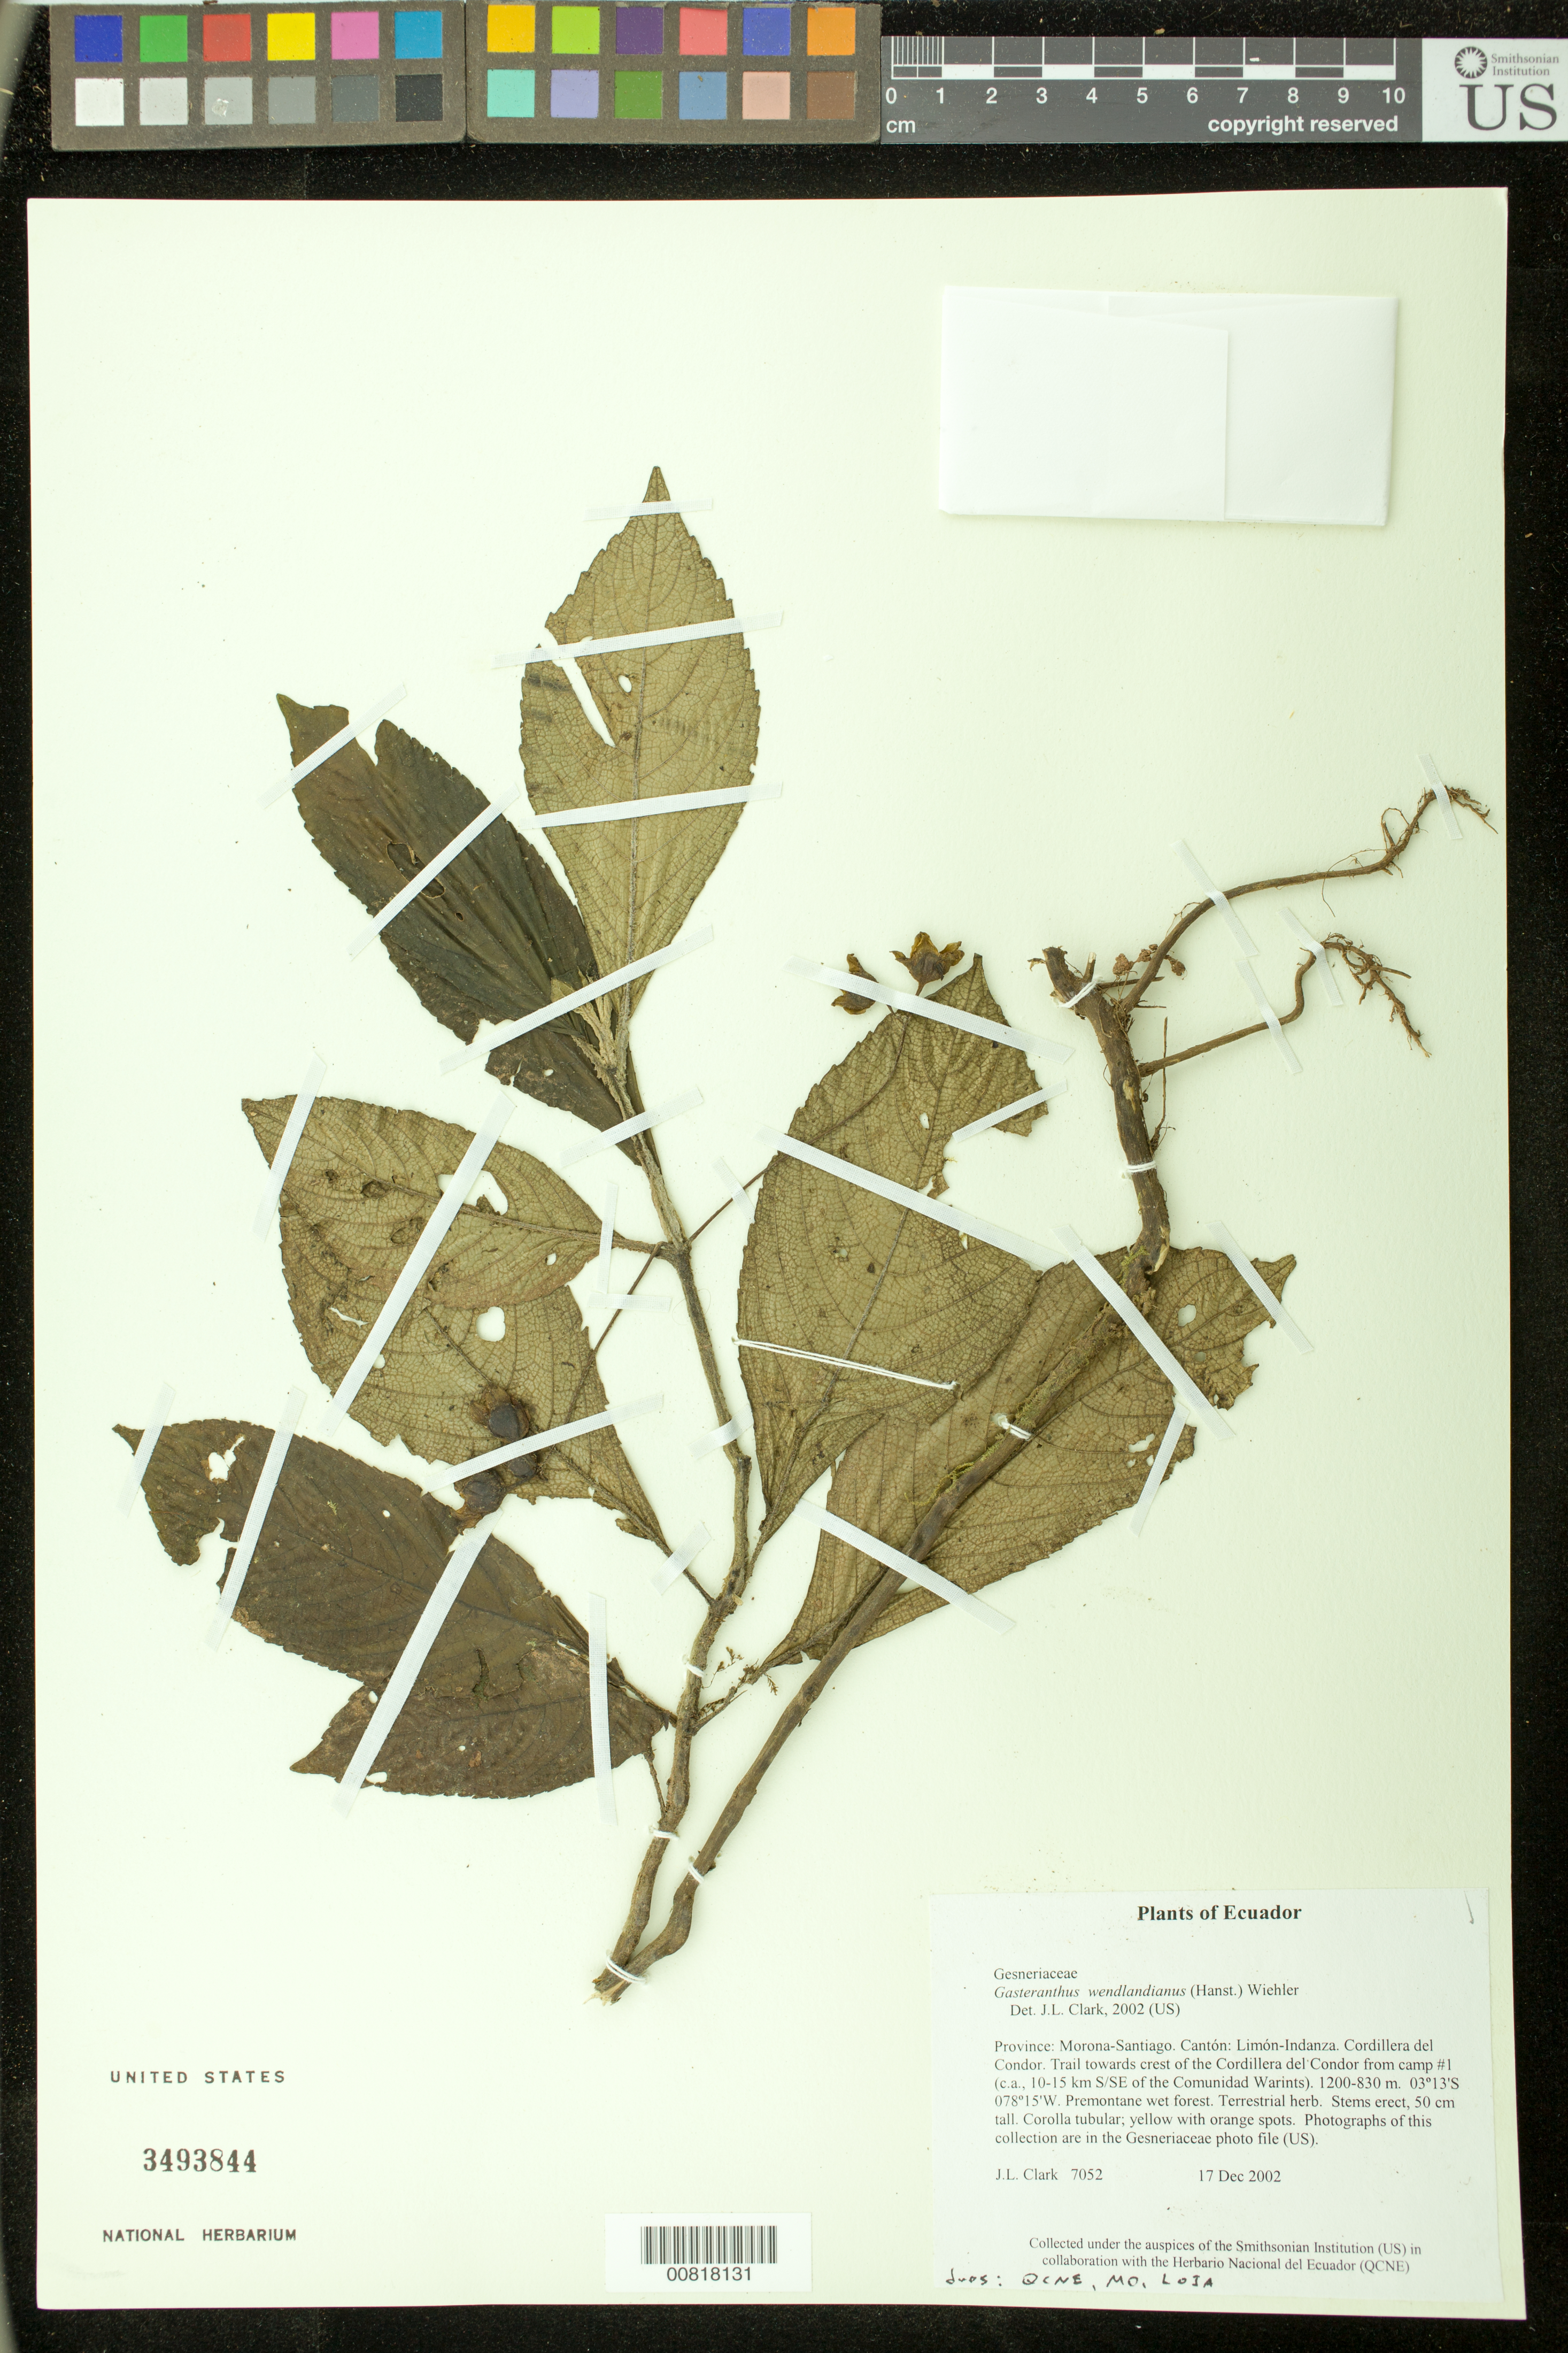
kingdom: Plantae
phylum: Tracheophyta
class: Magnoliopsida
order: Lamiales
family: Gesneriaceae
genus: Gasteranthus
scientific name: Gasteranthus wendlandianus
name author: (Hanst.) Wiehler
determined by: Clark, J. L., (SEL), The Marie Selby Botanical Garden (UNITED STATES)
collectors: J. L. Clark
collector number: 7052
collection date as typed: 17 Dec 2002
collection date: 2002-12-17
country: Ecuador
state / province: Morona-Santiago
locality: Limón-Indanza. Cordillera del Condor. Trail towards crest of the Cordillera del Condor from camp #1 (c.a., 10-15 km S/SE of the Comunidad Warints).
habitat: Premontane wet forest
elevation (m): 1200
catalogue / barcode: US 3493844